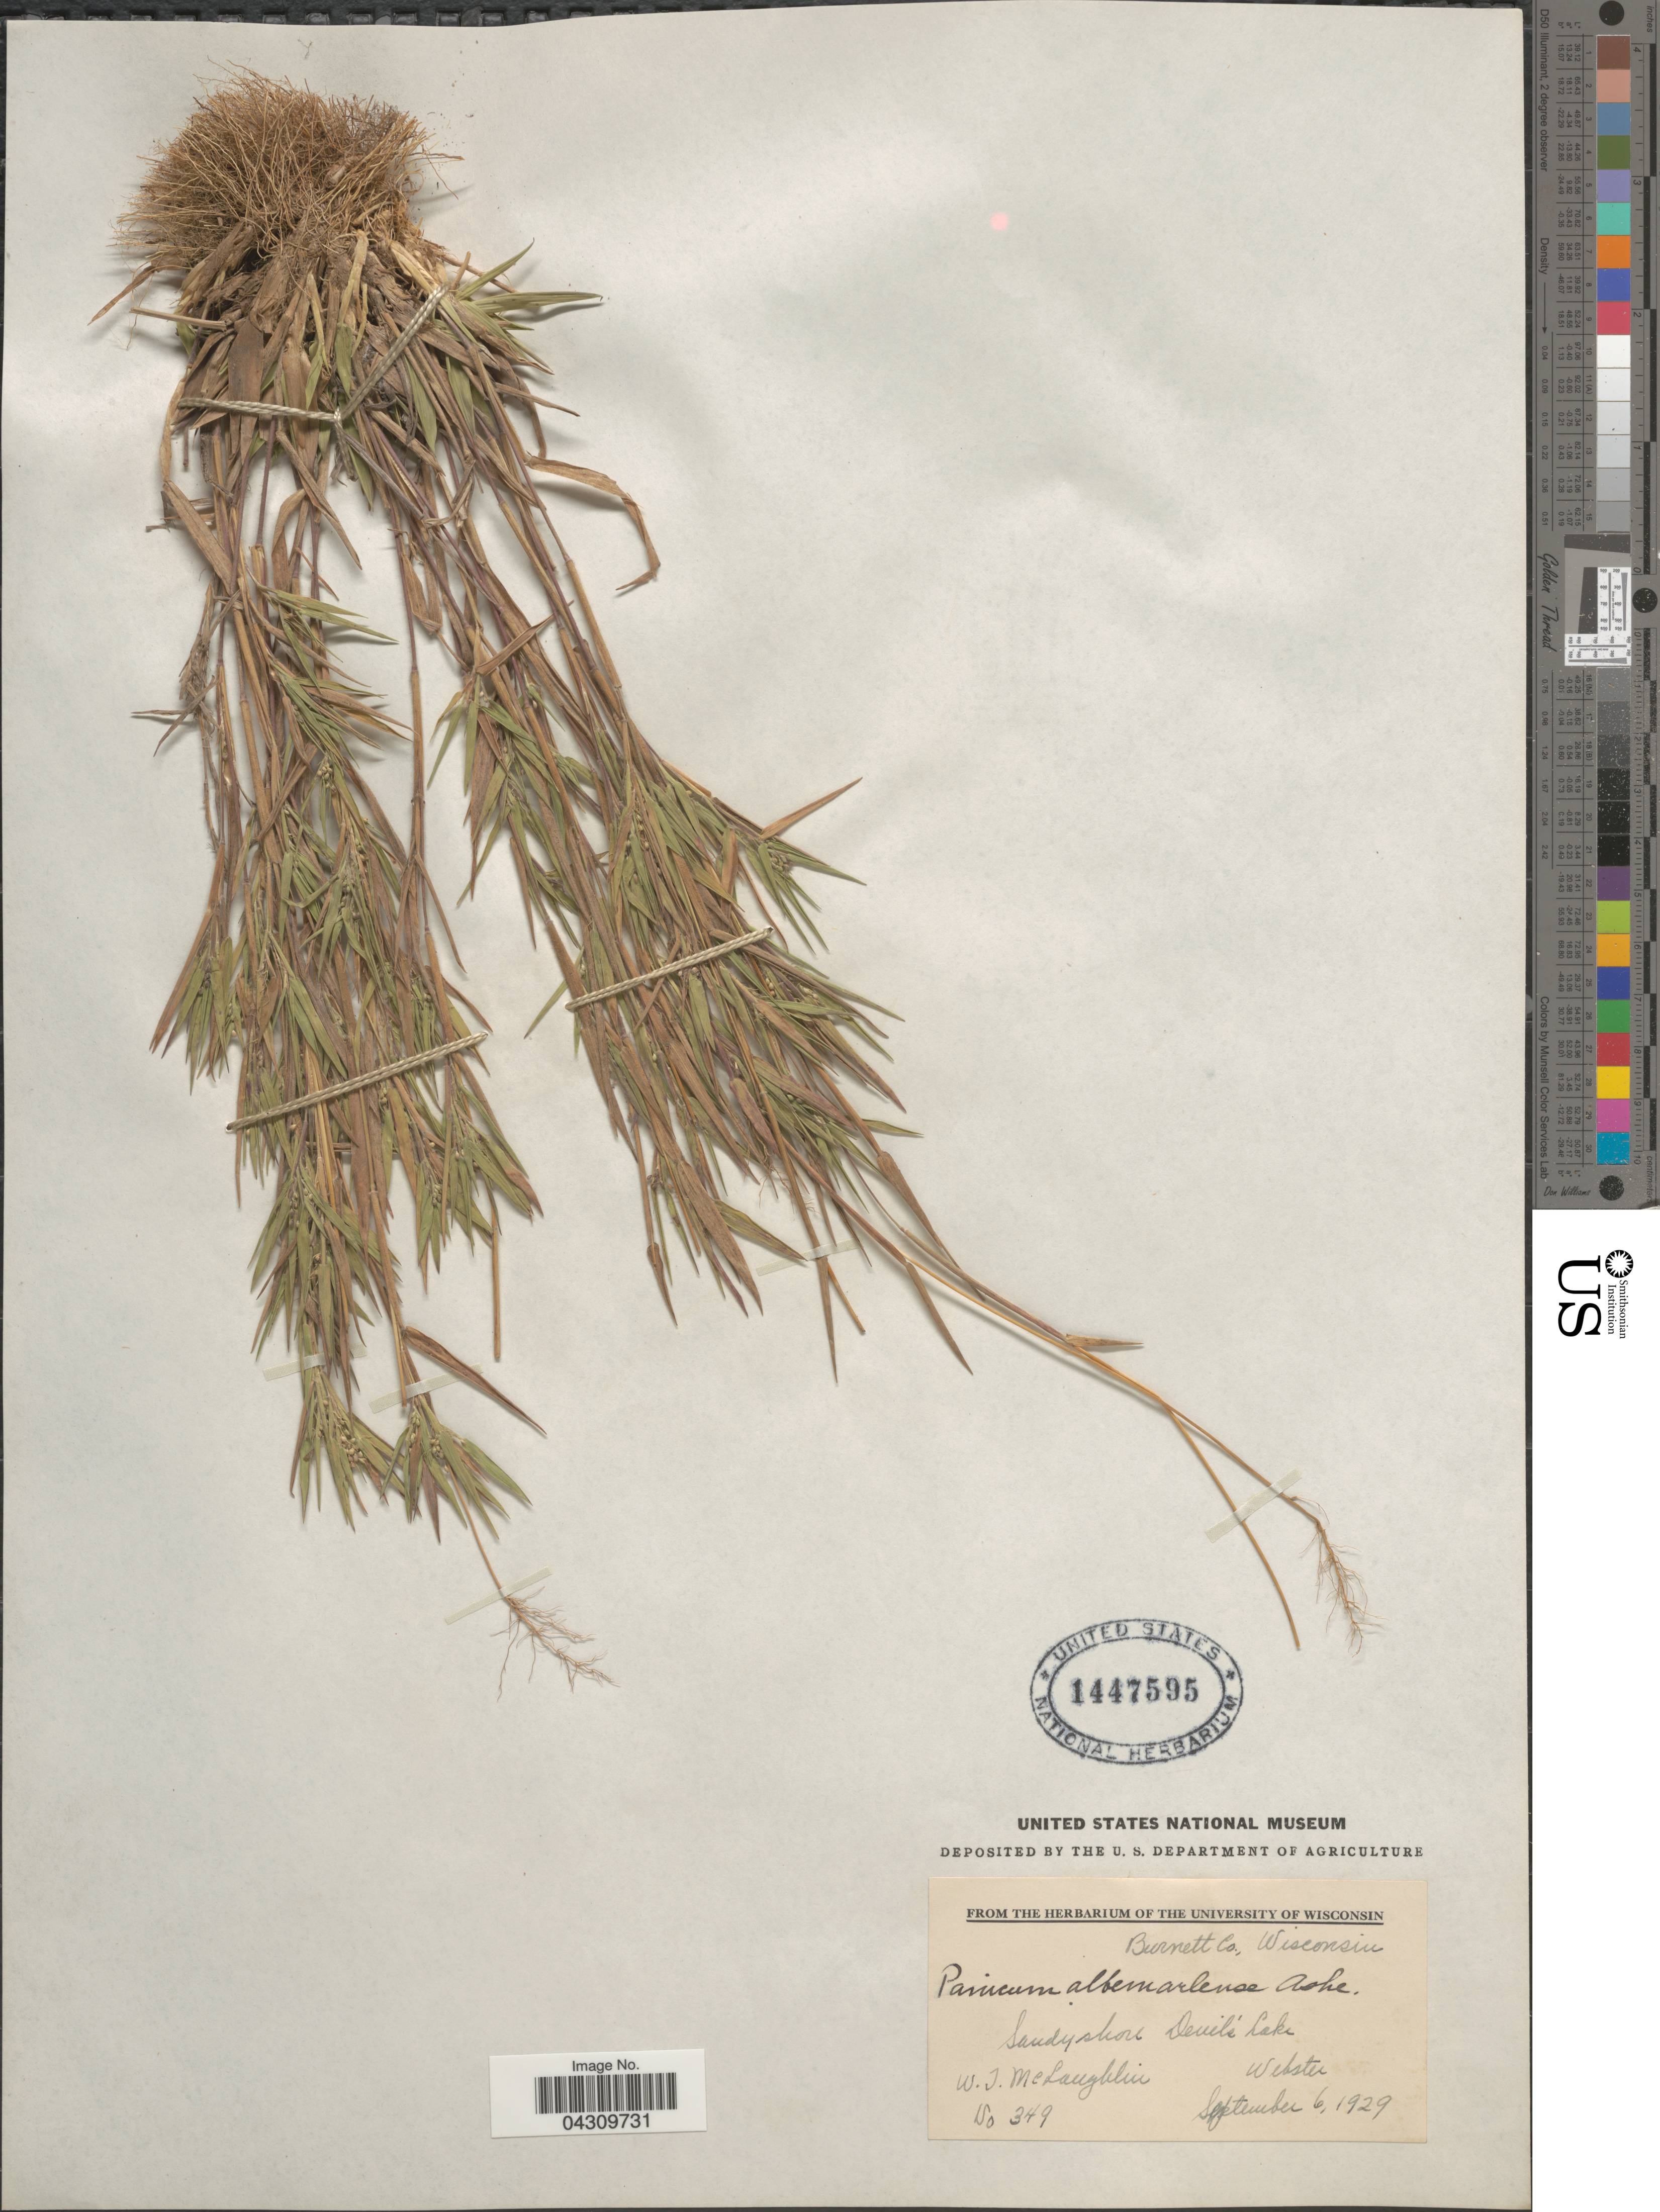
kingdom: Plantae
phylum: Tracheophyta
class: Liliopsida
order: Poales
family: Poaceae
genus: Dichanthelium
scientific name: Dichanthelium acuminatum var. acuminatum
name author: (Sw.) Gould & C.A. Clark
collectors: W. McLaughlin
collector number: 349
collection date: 1929-09-06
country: United States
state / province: Wisconsin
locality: Burnett Co. Sandy Shore Devil's Lake. Webster.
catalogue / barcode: US 1447595